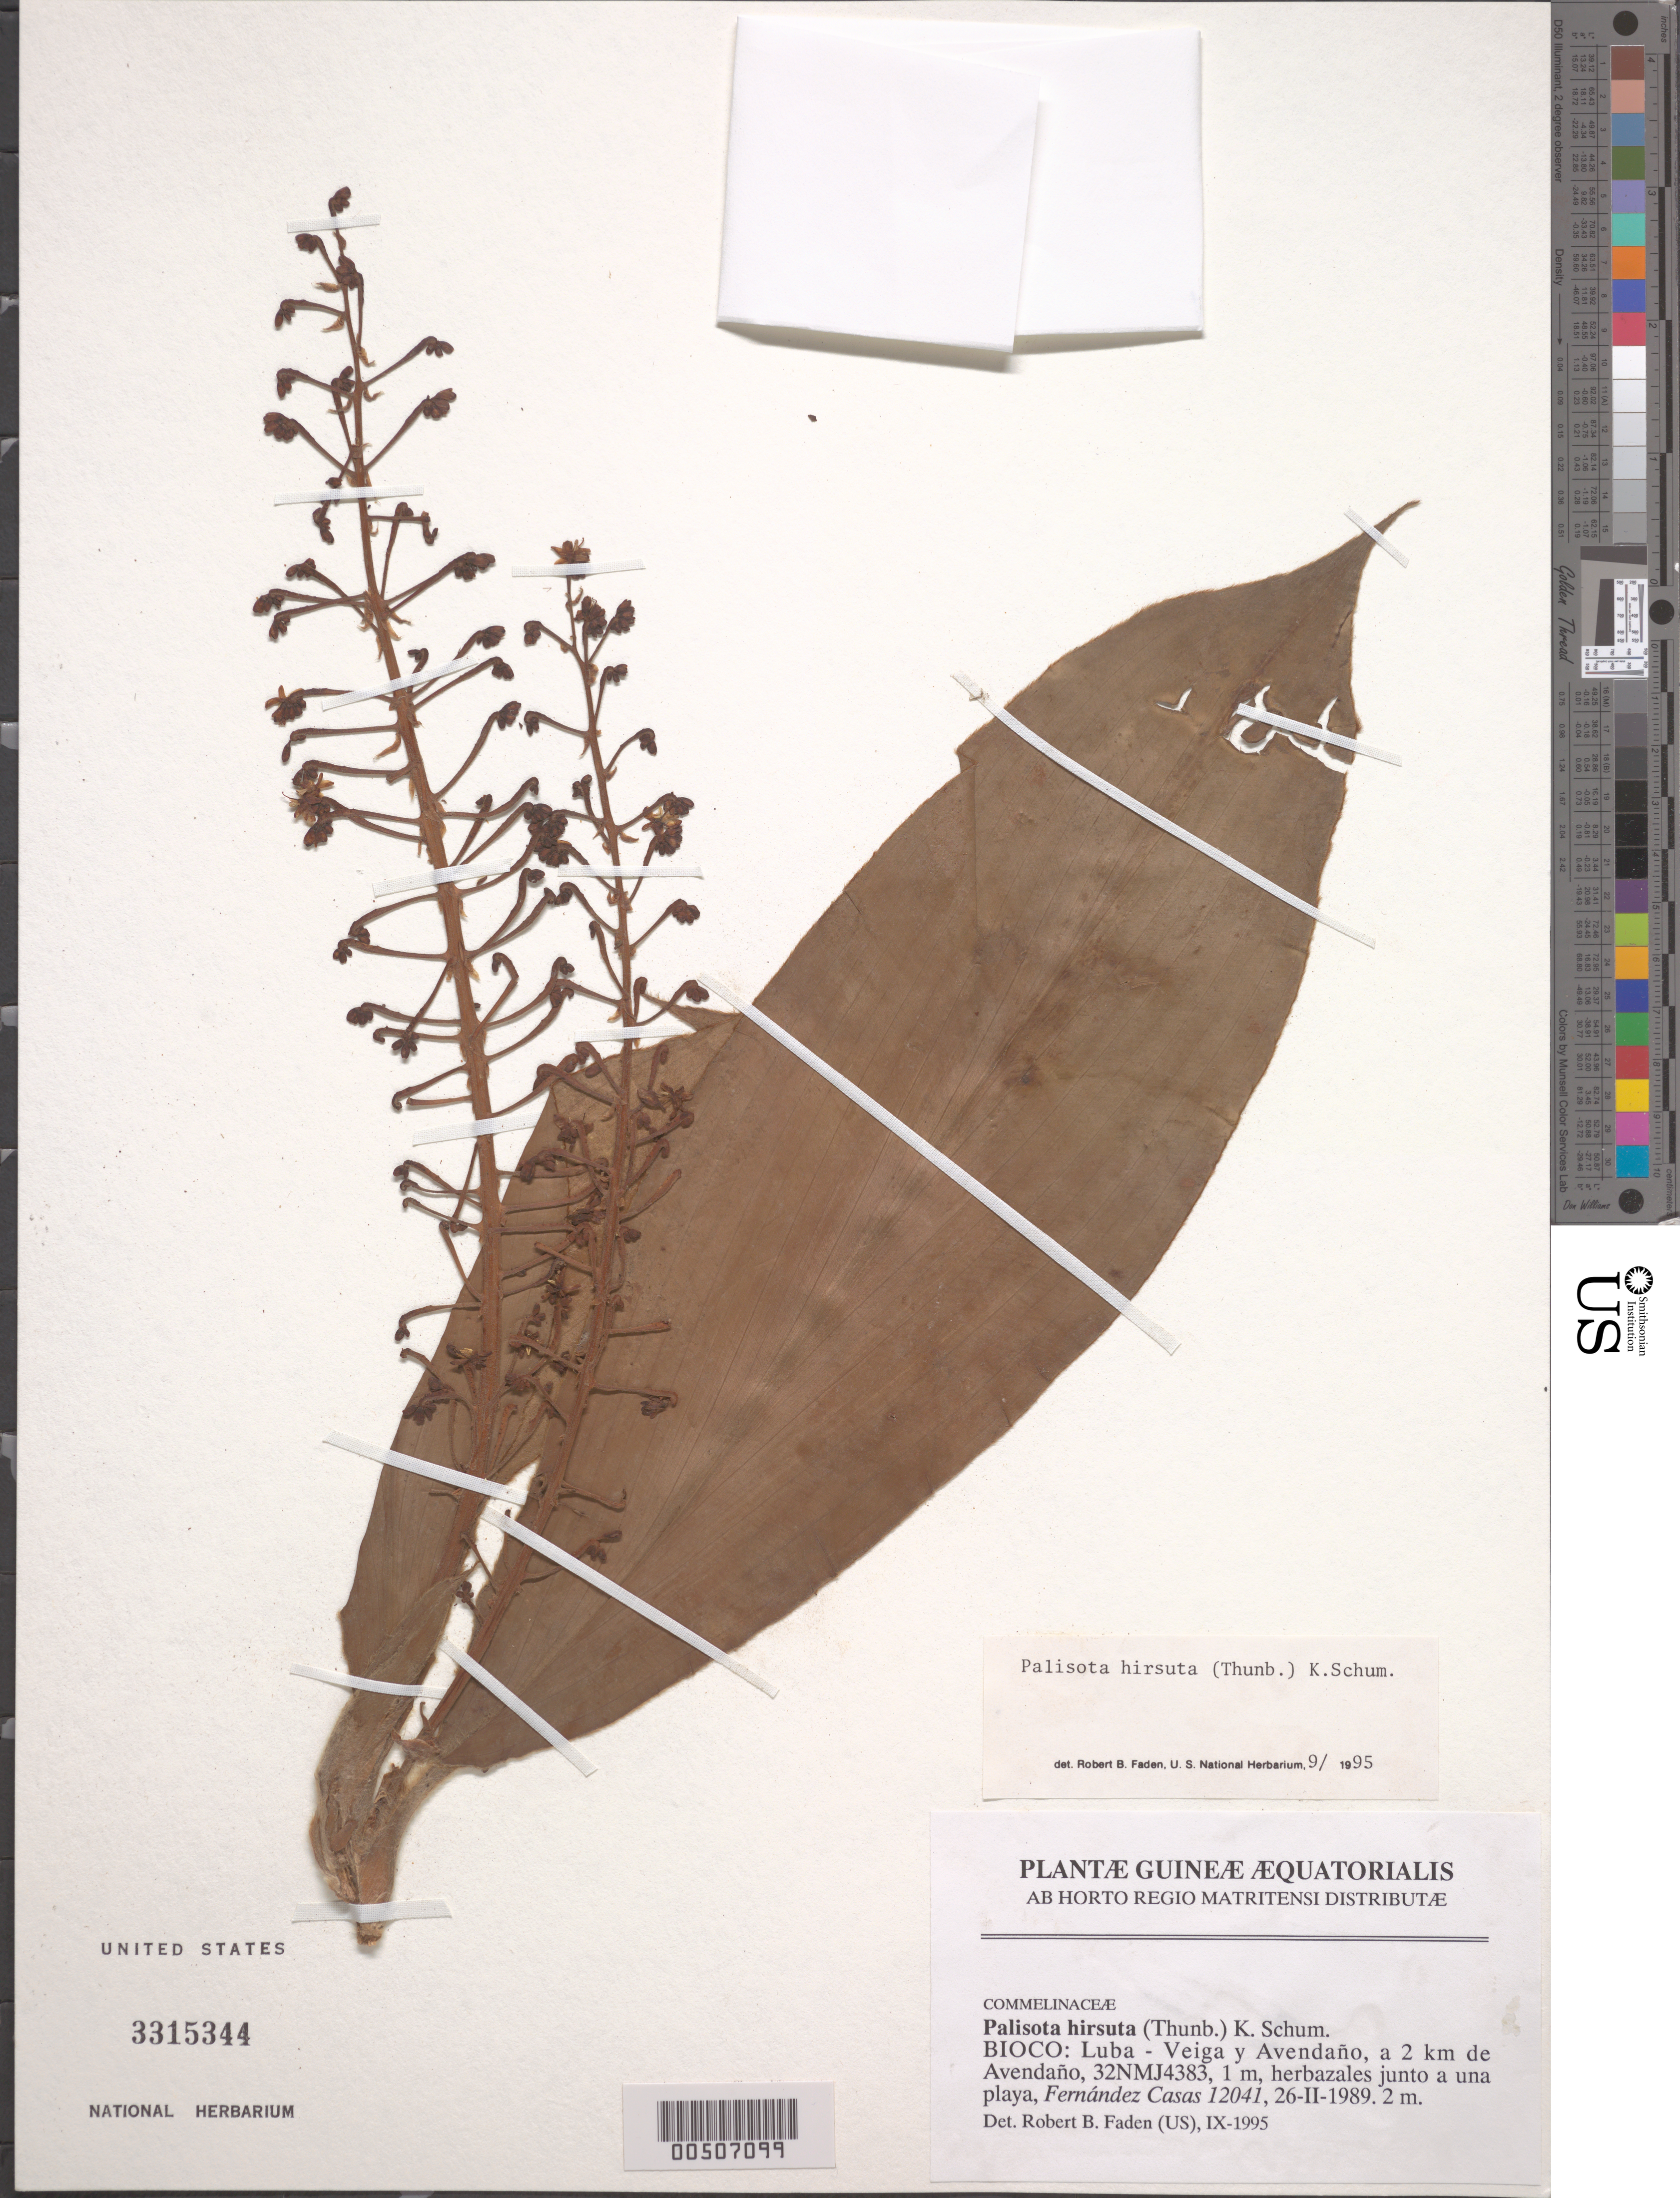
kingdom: Plantae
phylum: Tracheophyta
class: Liliopsida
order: Commelinales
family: Commelinaceae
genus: Palisota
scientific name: Palisota hirsuta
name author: (Thunb.) K. Schum.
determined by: Faden, Robert B., (US), Smithsonian Institution - National Museum of Natural History (UNITED STATES)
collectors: F. Casas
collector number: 12041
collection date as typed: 26 Feb 1989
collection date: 1989-02-26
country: Equatorial Guinea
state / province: Bioko Norte / Bioko Sur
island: Bioko Island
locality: Luba - Veiga and Vendano. [= Veiga y Avendaño Farm?; former Province of Fernando Pó (Bioko).]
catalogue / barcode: US 3315344